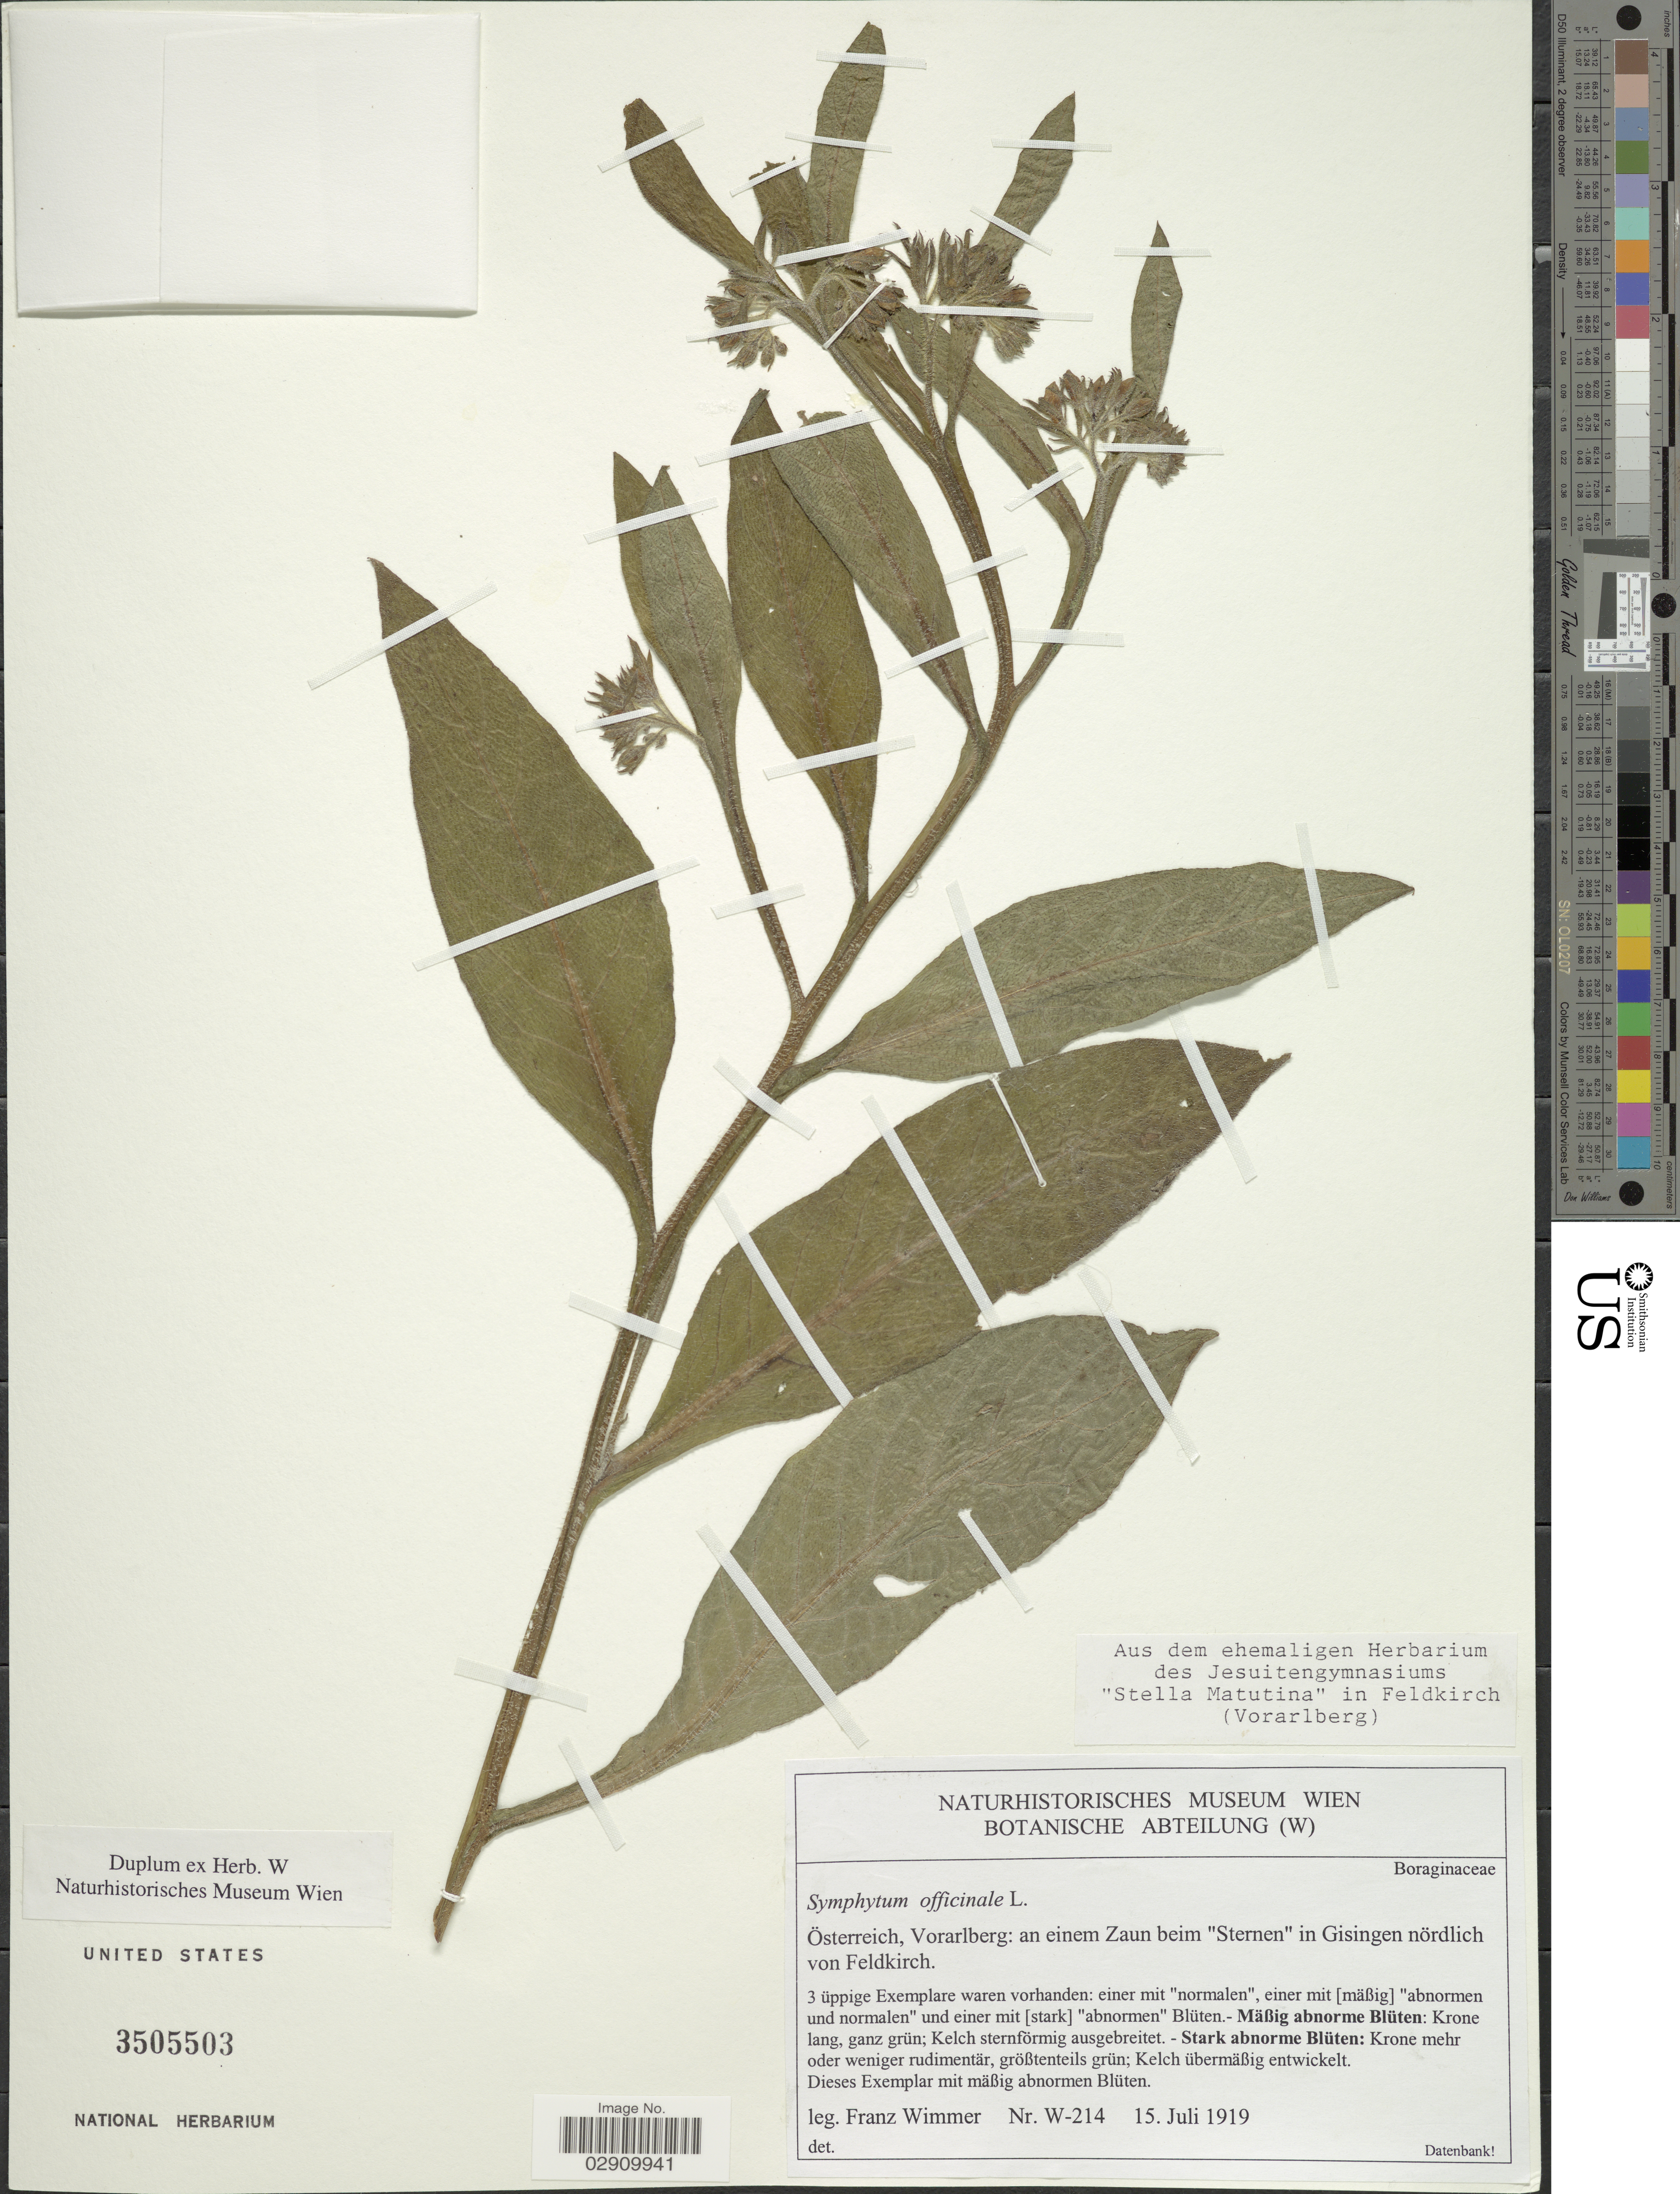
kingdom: Plantae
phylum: Tracheophyta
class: Magnoliopsida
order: Boraginales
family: Boraginaceae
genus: Symphytum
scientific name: Symphytum officinale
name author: L.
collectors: F. E. Wimmer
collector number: W-214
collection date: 1919-07-15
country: Austria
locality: Österreich, Vorarlberg, an einem Zaun beim "Sternen" in Gisingen nördlich von Feldkirch.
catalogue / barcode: US 3505503